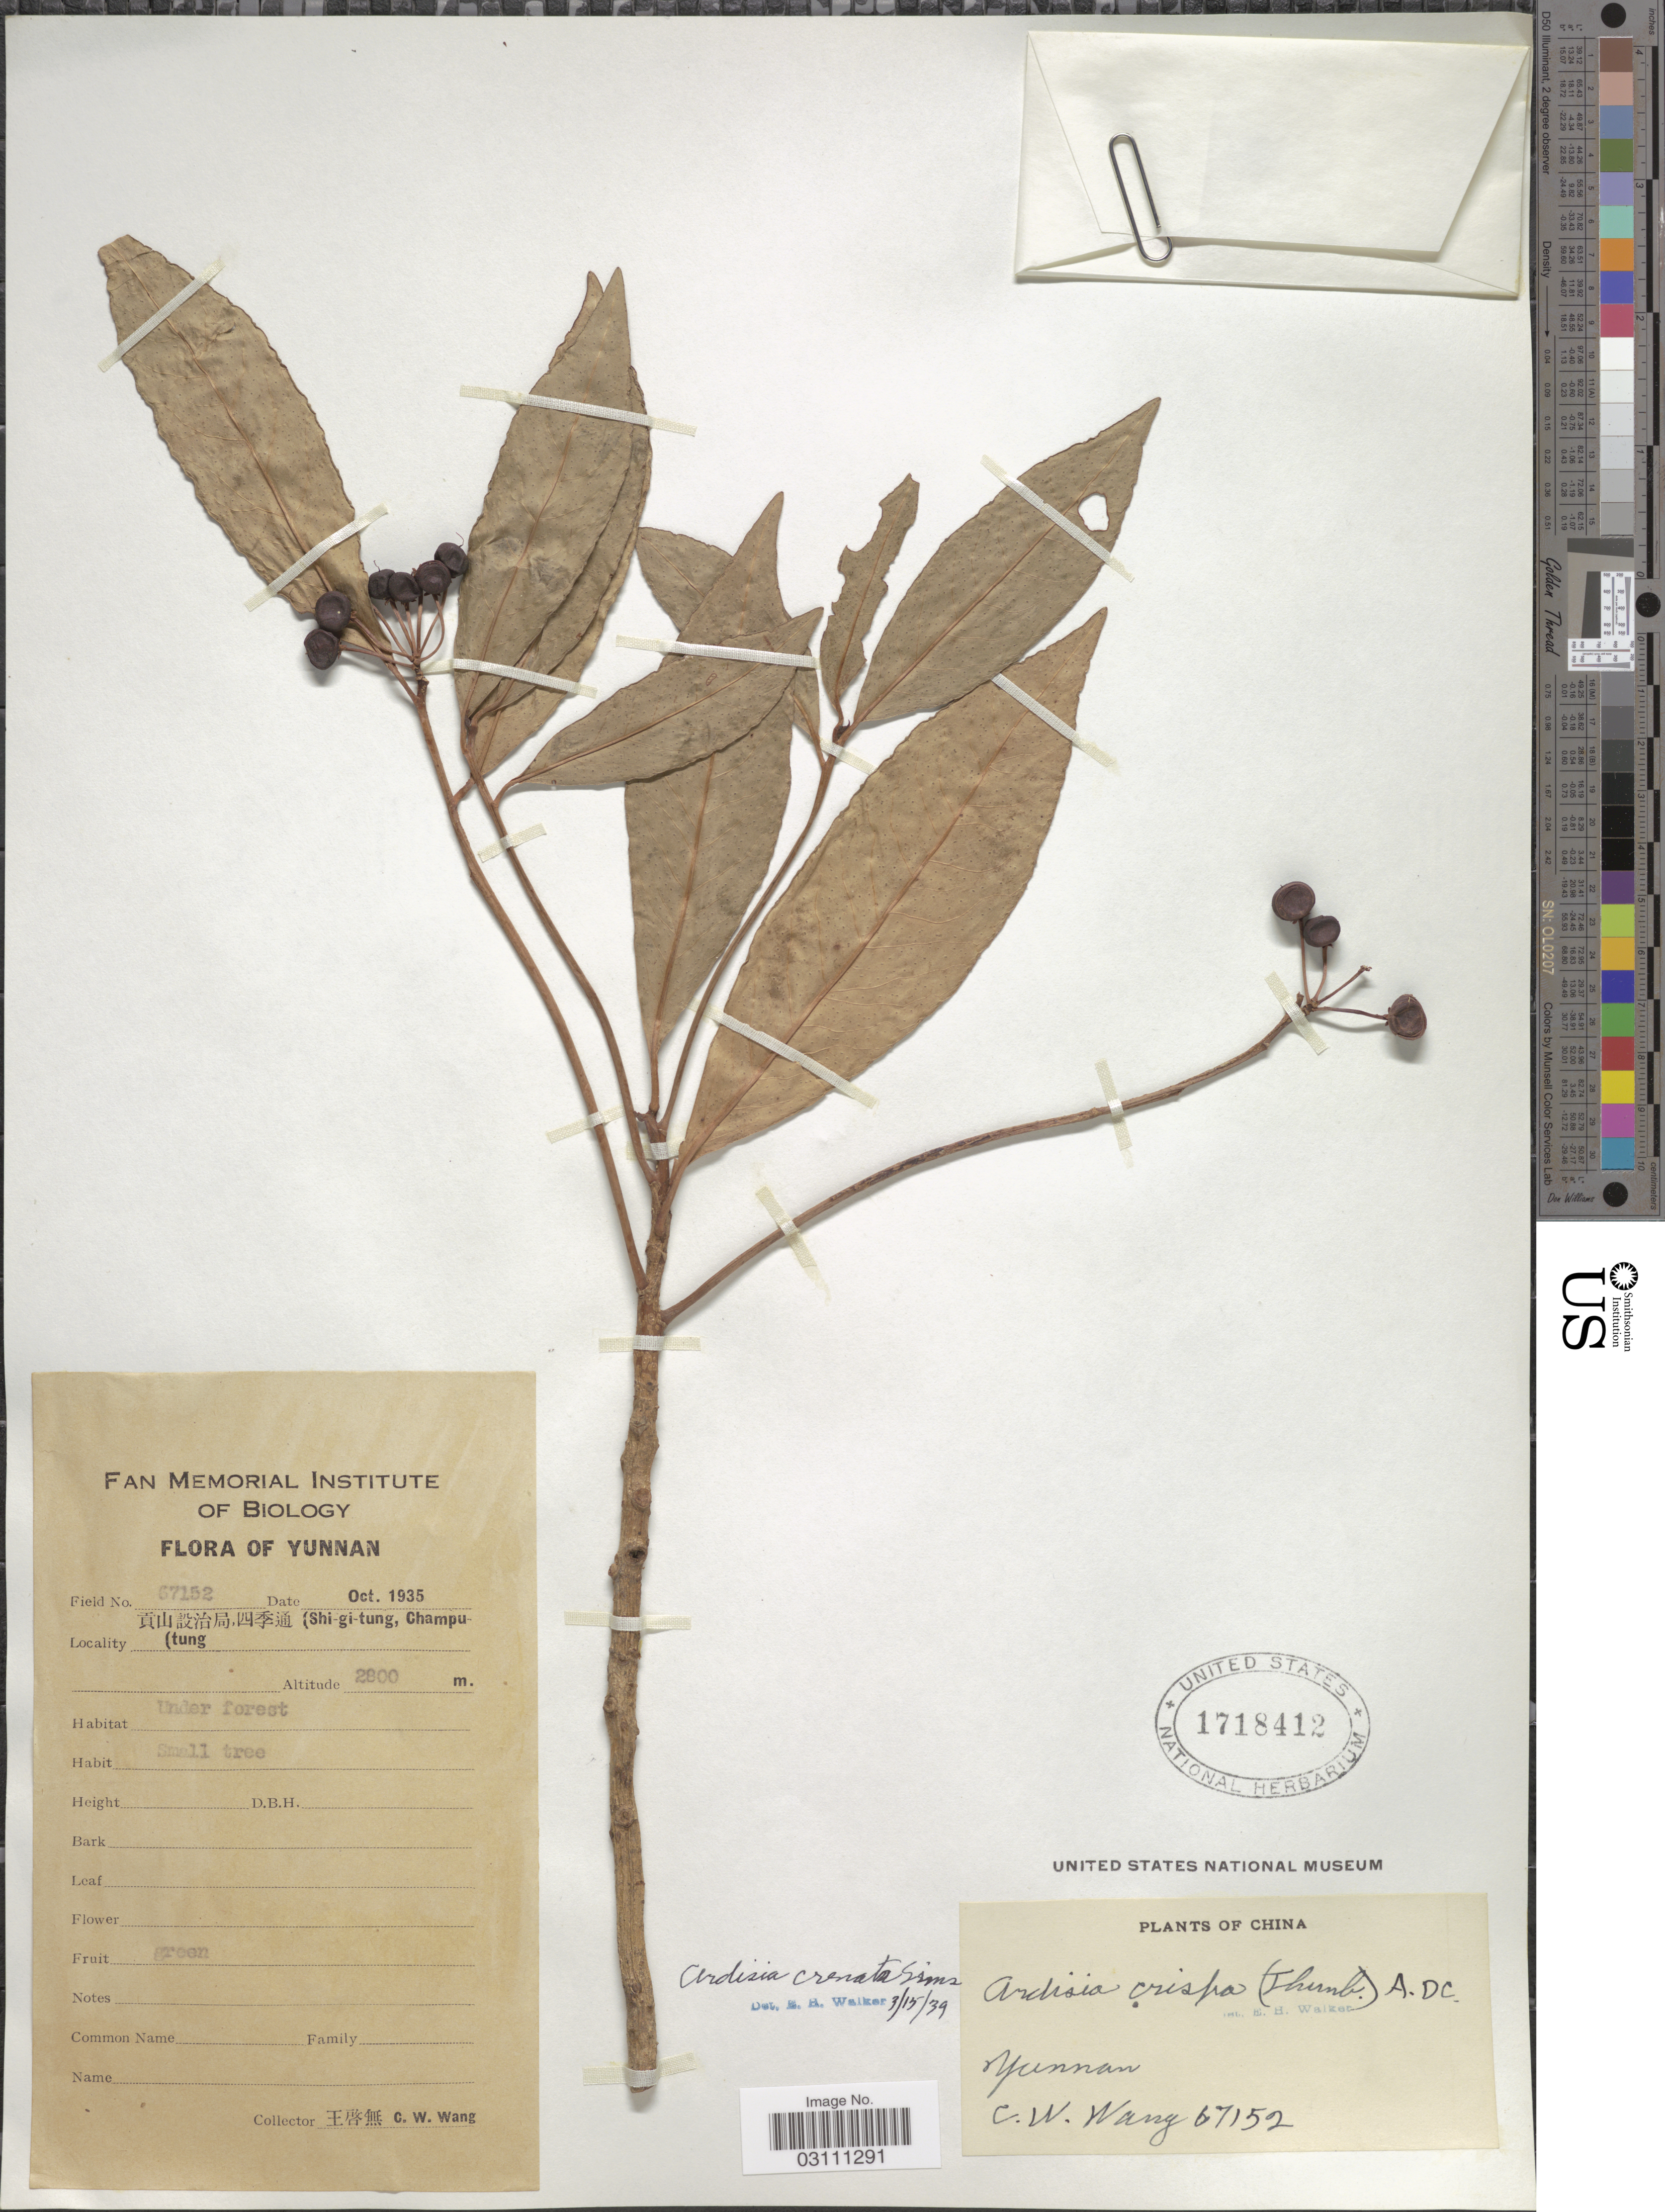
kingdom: Plantae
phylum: Tracheophyta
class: Magnoliopsida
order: Ericales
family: Primulaceae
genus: Ardisia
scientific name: Ardisia crenata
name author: Sims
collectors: C. W. Wang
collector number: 67152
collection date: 1935-10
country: China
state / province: Yunnan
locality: Shi-gi-tung, Champutung.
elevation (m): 2800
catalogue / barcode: US 1718412